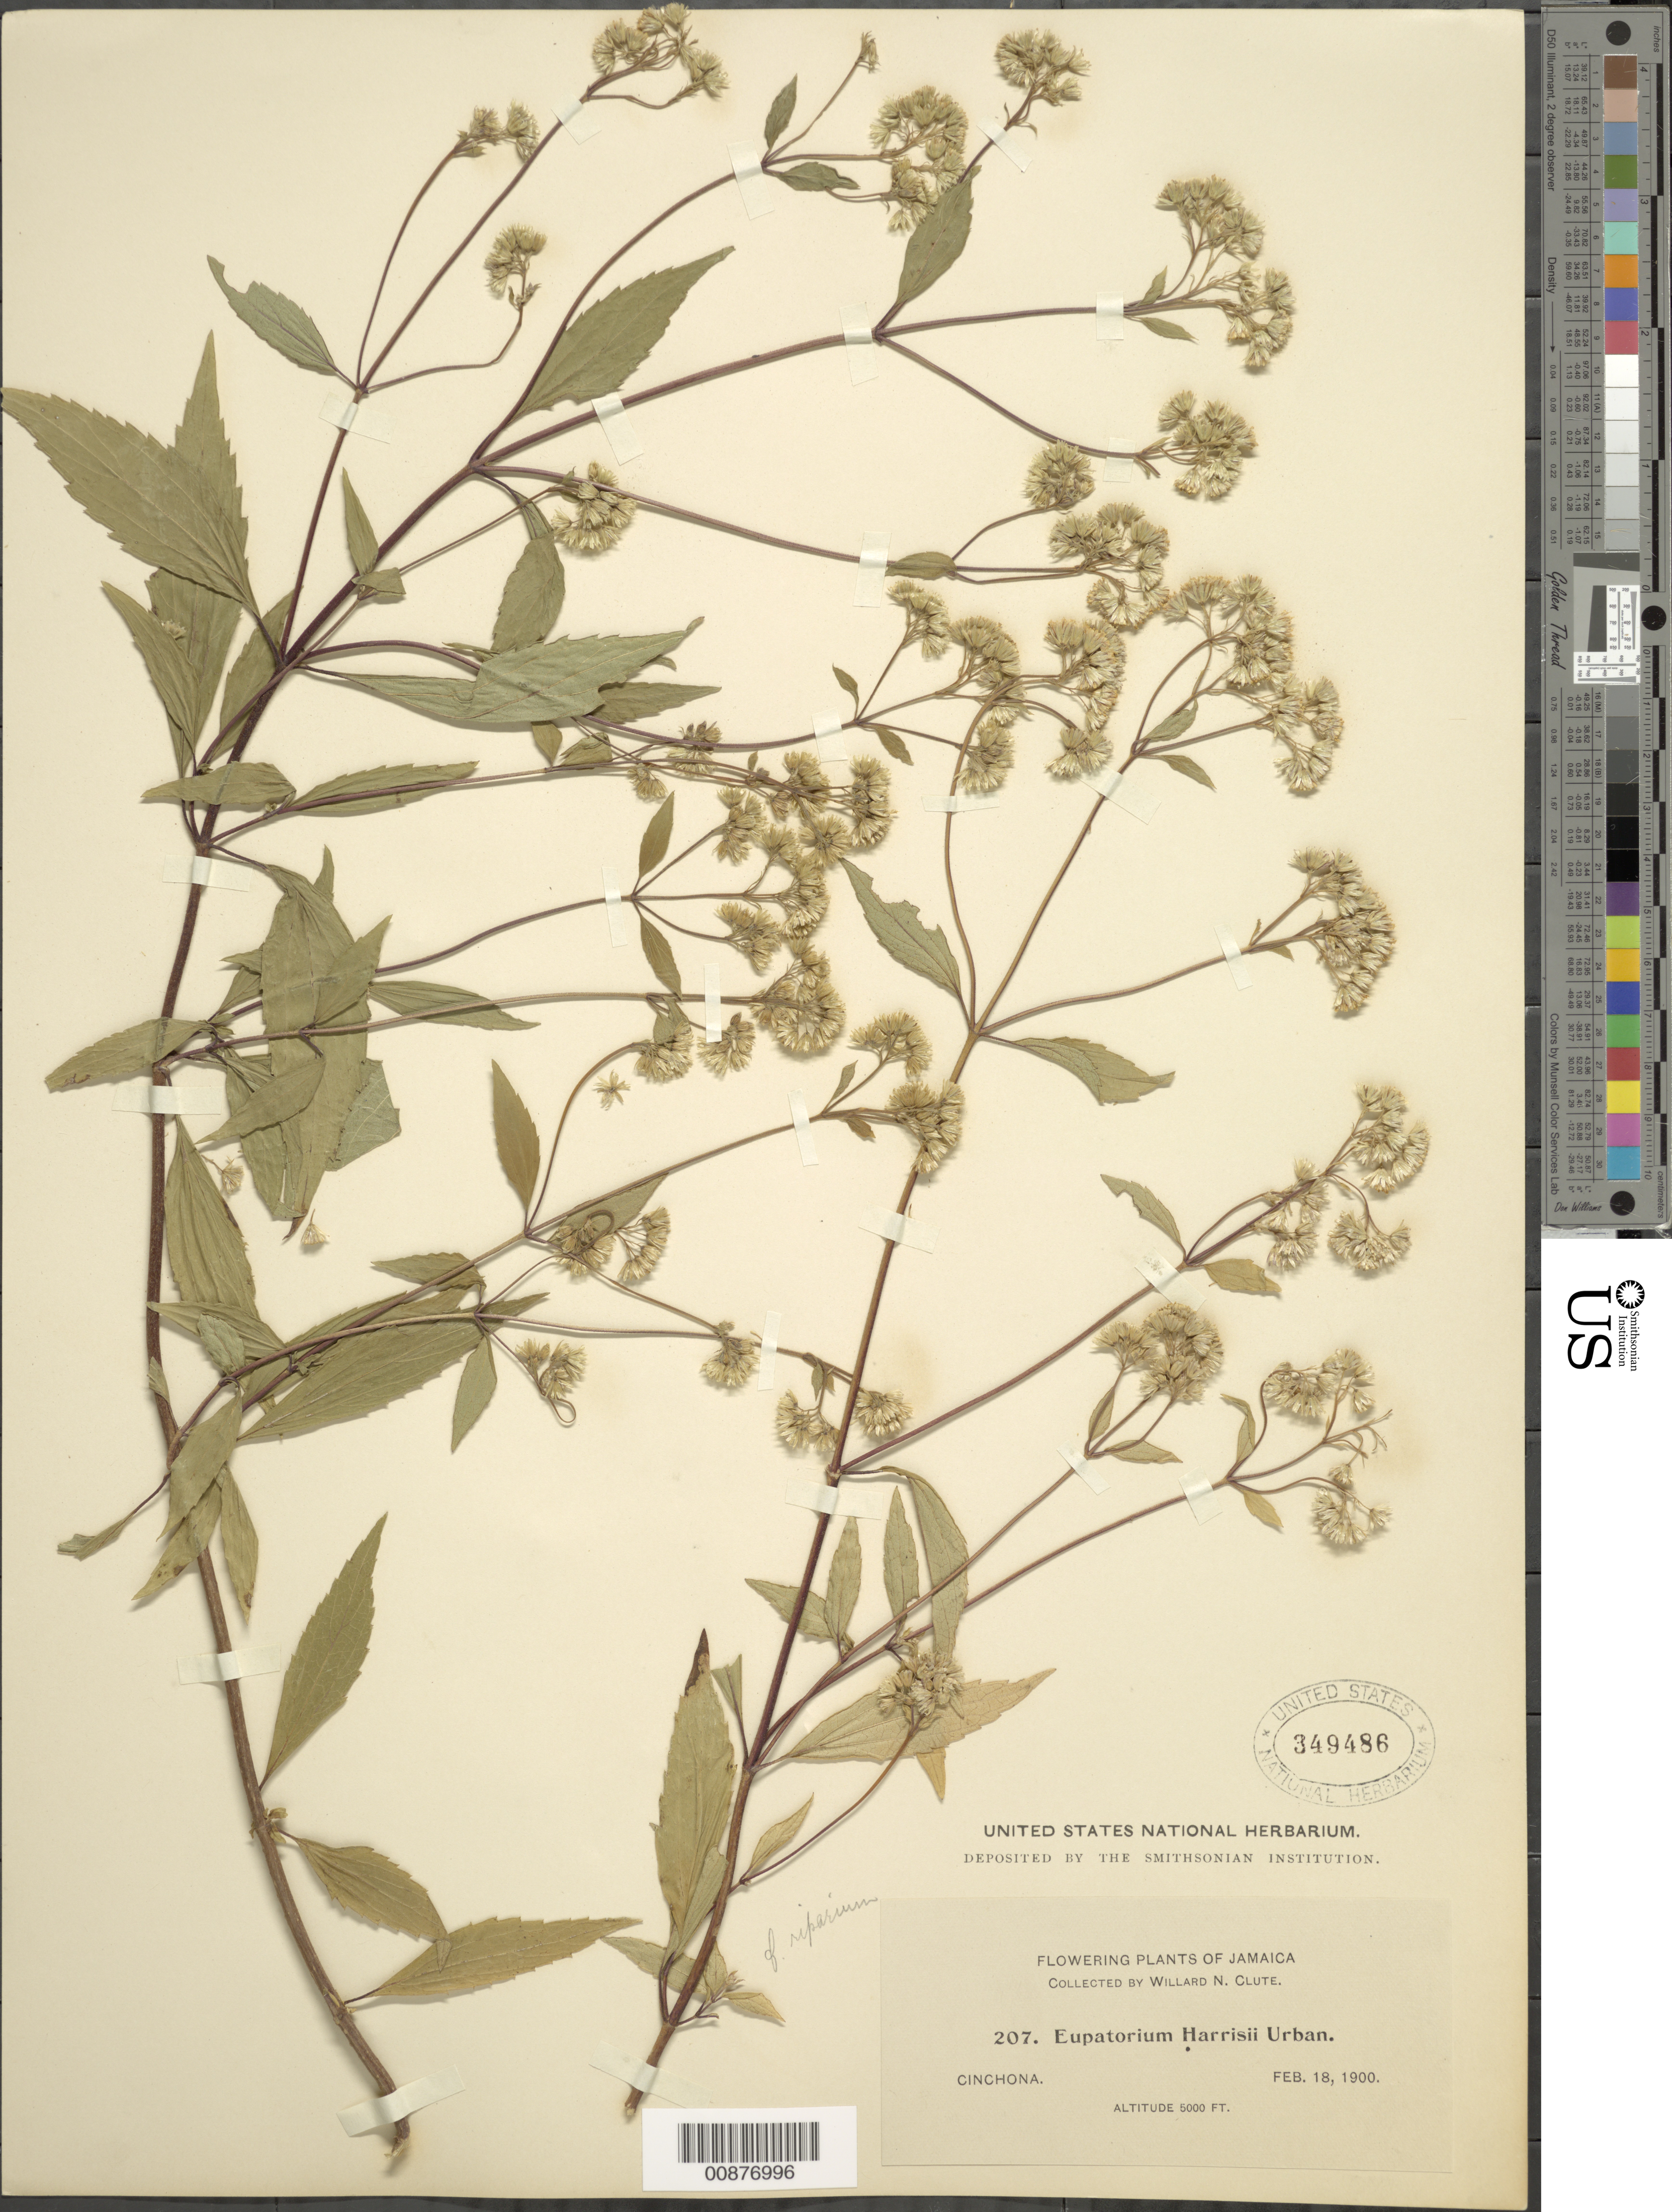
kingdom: Plantae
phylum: Tracheophyta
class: Magnoliopsida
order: Asterales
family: Asteraceae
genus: Ageratina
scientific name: Ageratina riparia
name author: (Regel) R.M. King & H. Rob.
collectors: W. N. Clute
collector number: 207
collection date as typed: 18 Feb 1900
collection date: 1900-02-18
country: Jamaica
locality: Cinchona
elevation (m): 1524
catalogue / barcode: US 349486